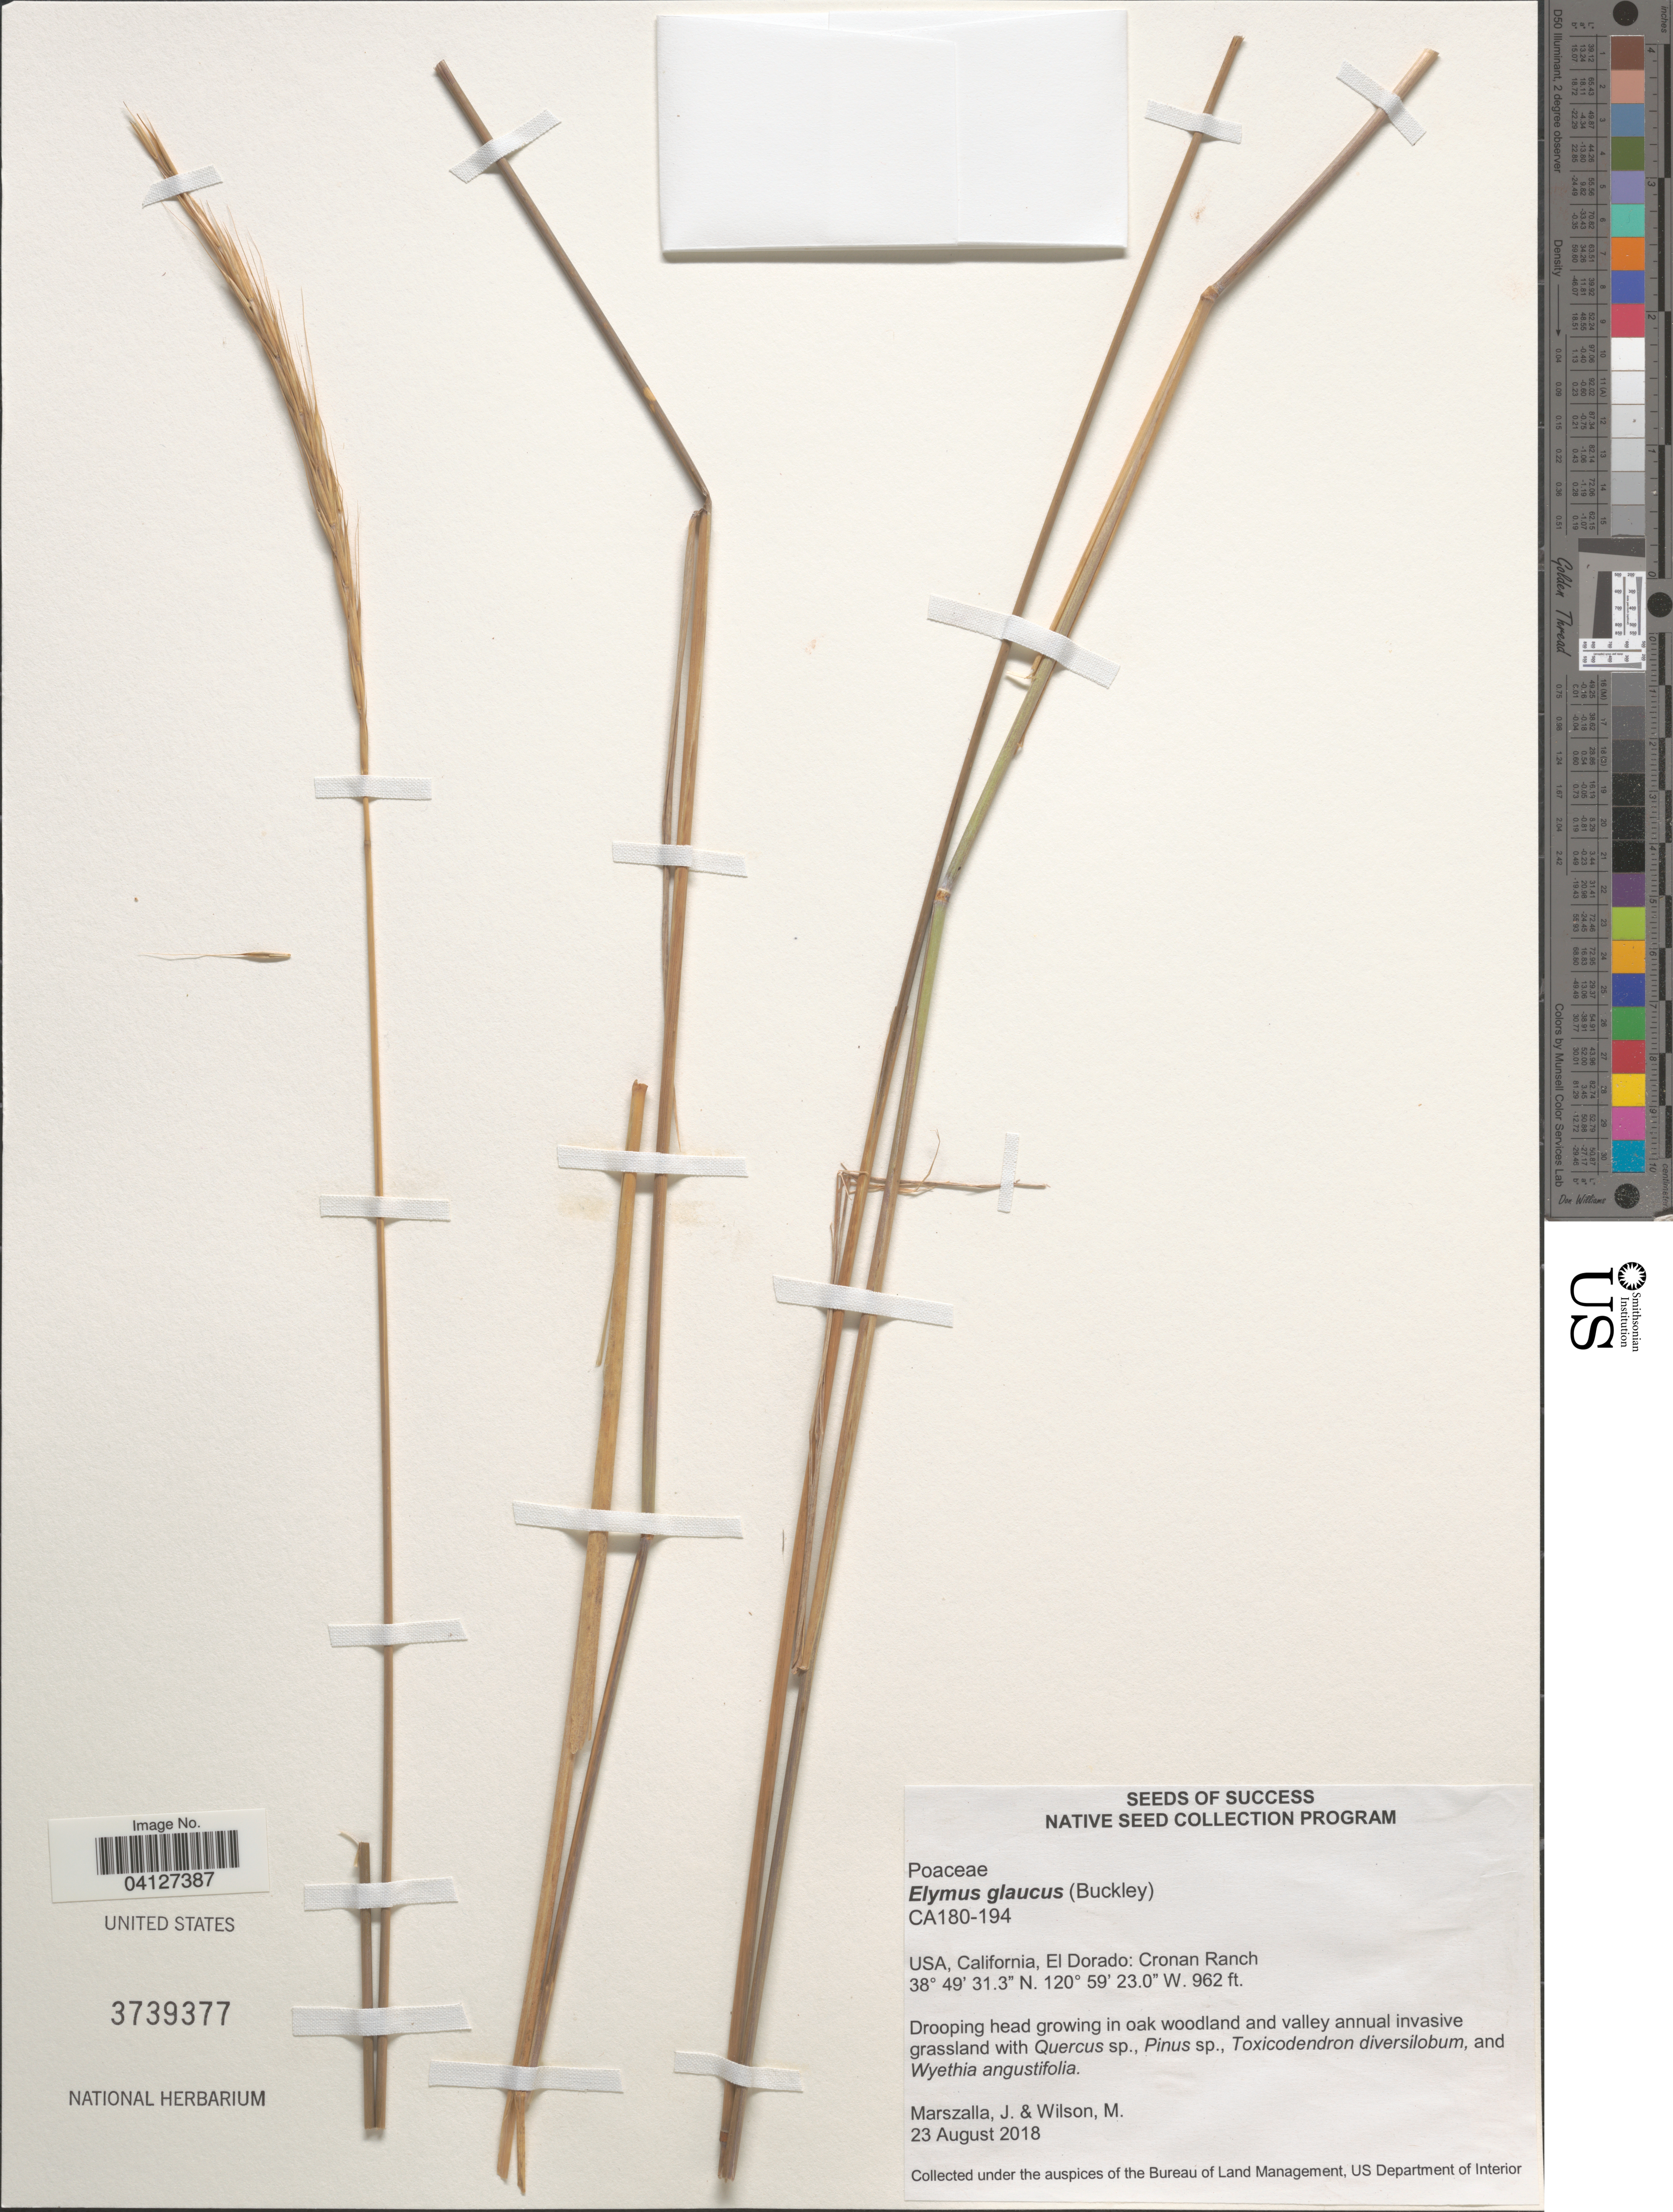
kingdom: Plantae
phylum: Tracheophyta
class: Liliopsida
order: Poales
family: Poaceae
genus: Elymus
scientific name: Elymus glaucus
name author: Buckley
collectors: J. Marszalla & M. Wilson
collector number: CA180-194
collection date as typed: Transcribed d/m/y: 23/8/2018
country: United States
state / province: California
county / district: El Dorado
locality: El Dorado: Cronan Ranch.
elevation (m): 293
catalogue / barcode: US 3739377